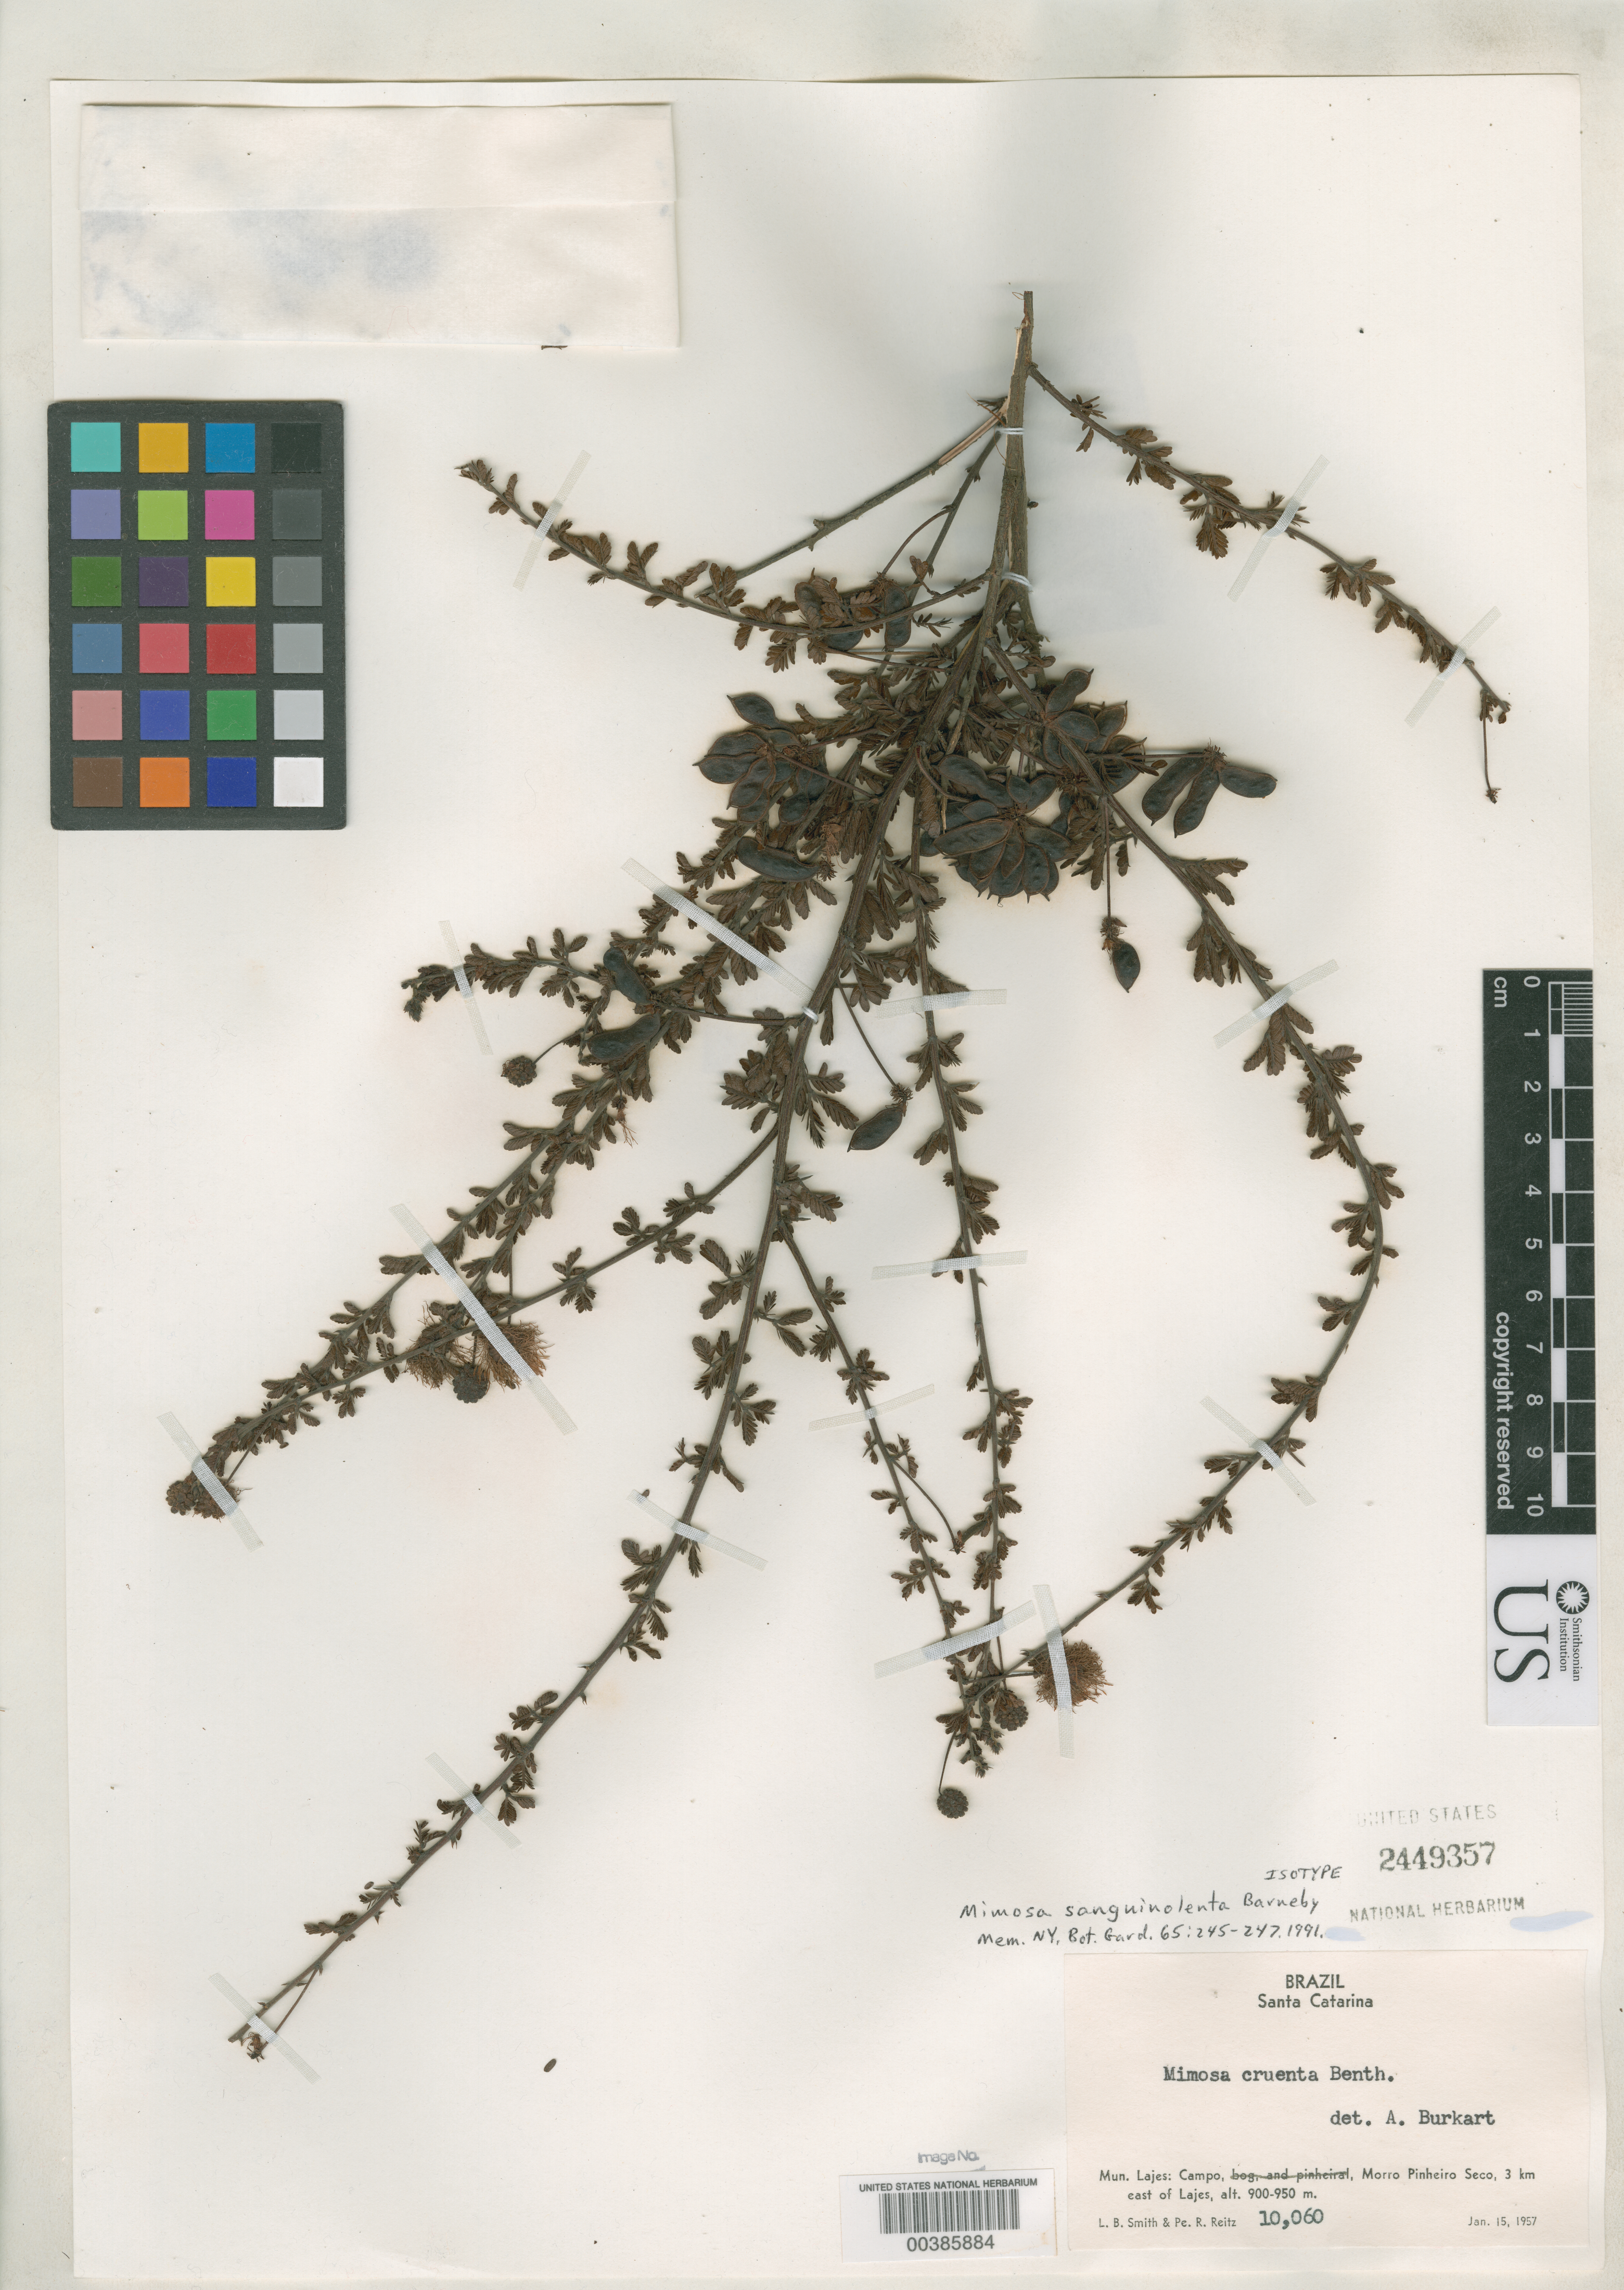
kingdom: Plantae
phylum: Tracheophyta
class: Magnoliopsida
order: Fabales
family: Fabaceae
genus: Mimosa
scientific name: Mimosa sanguinolenta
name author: Barneby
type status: Isotype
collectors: L. Smith & R. Reitz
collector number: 10060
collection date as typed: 15 Jan 1957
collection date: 1957-01-15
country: Brazil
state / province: Santa Catarina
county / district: Lajes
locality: Campo, Morro Pinheiro Seco, 3 km E of Lajes.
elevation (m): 900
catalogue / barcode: US 2449357